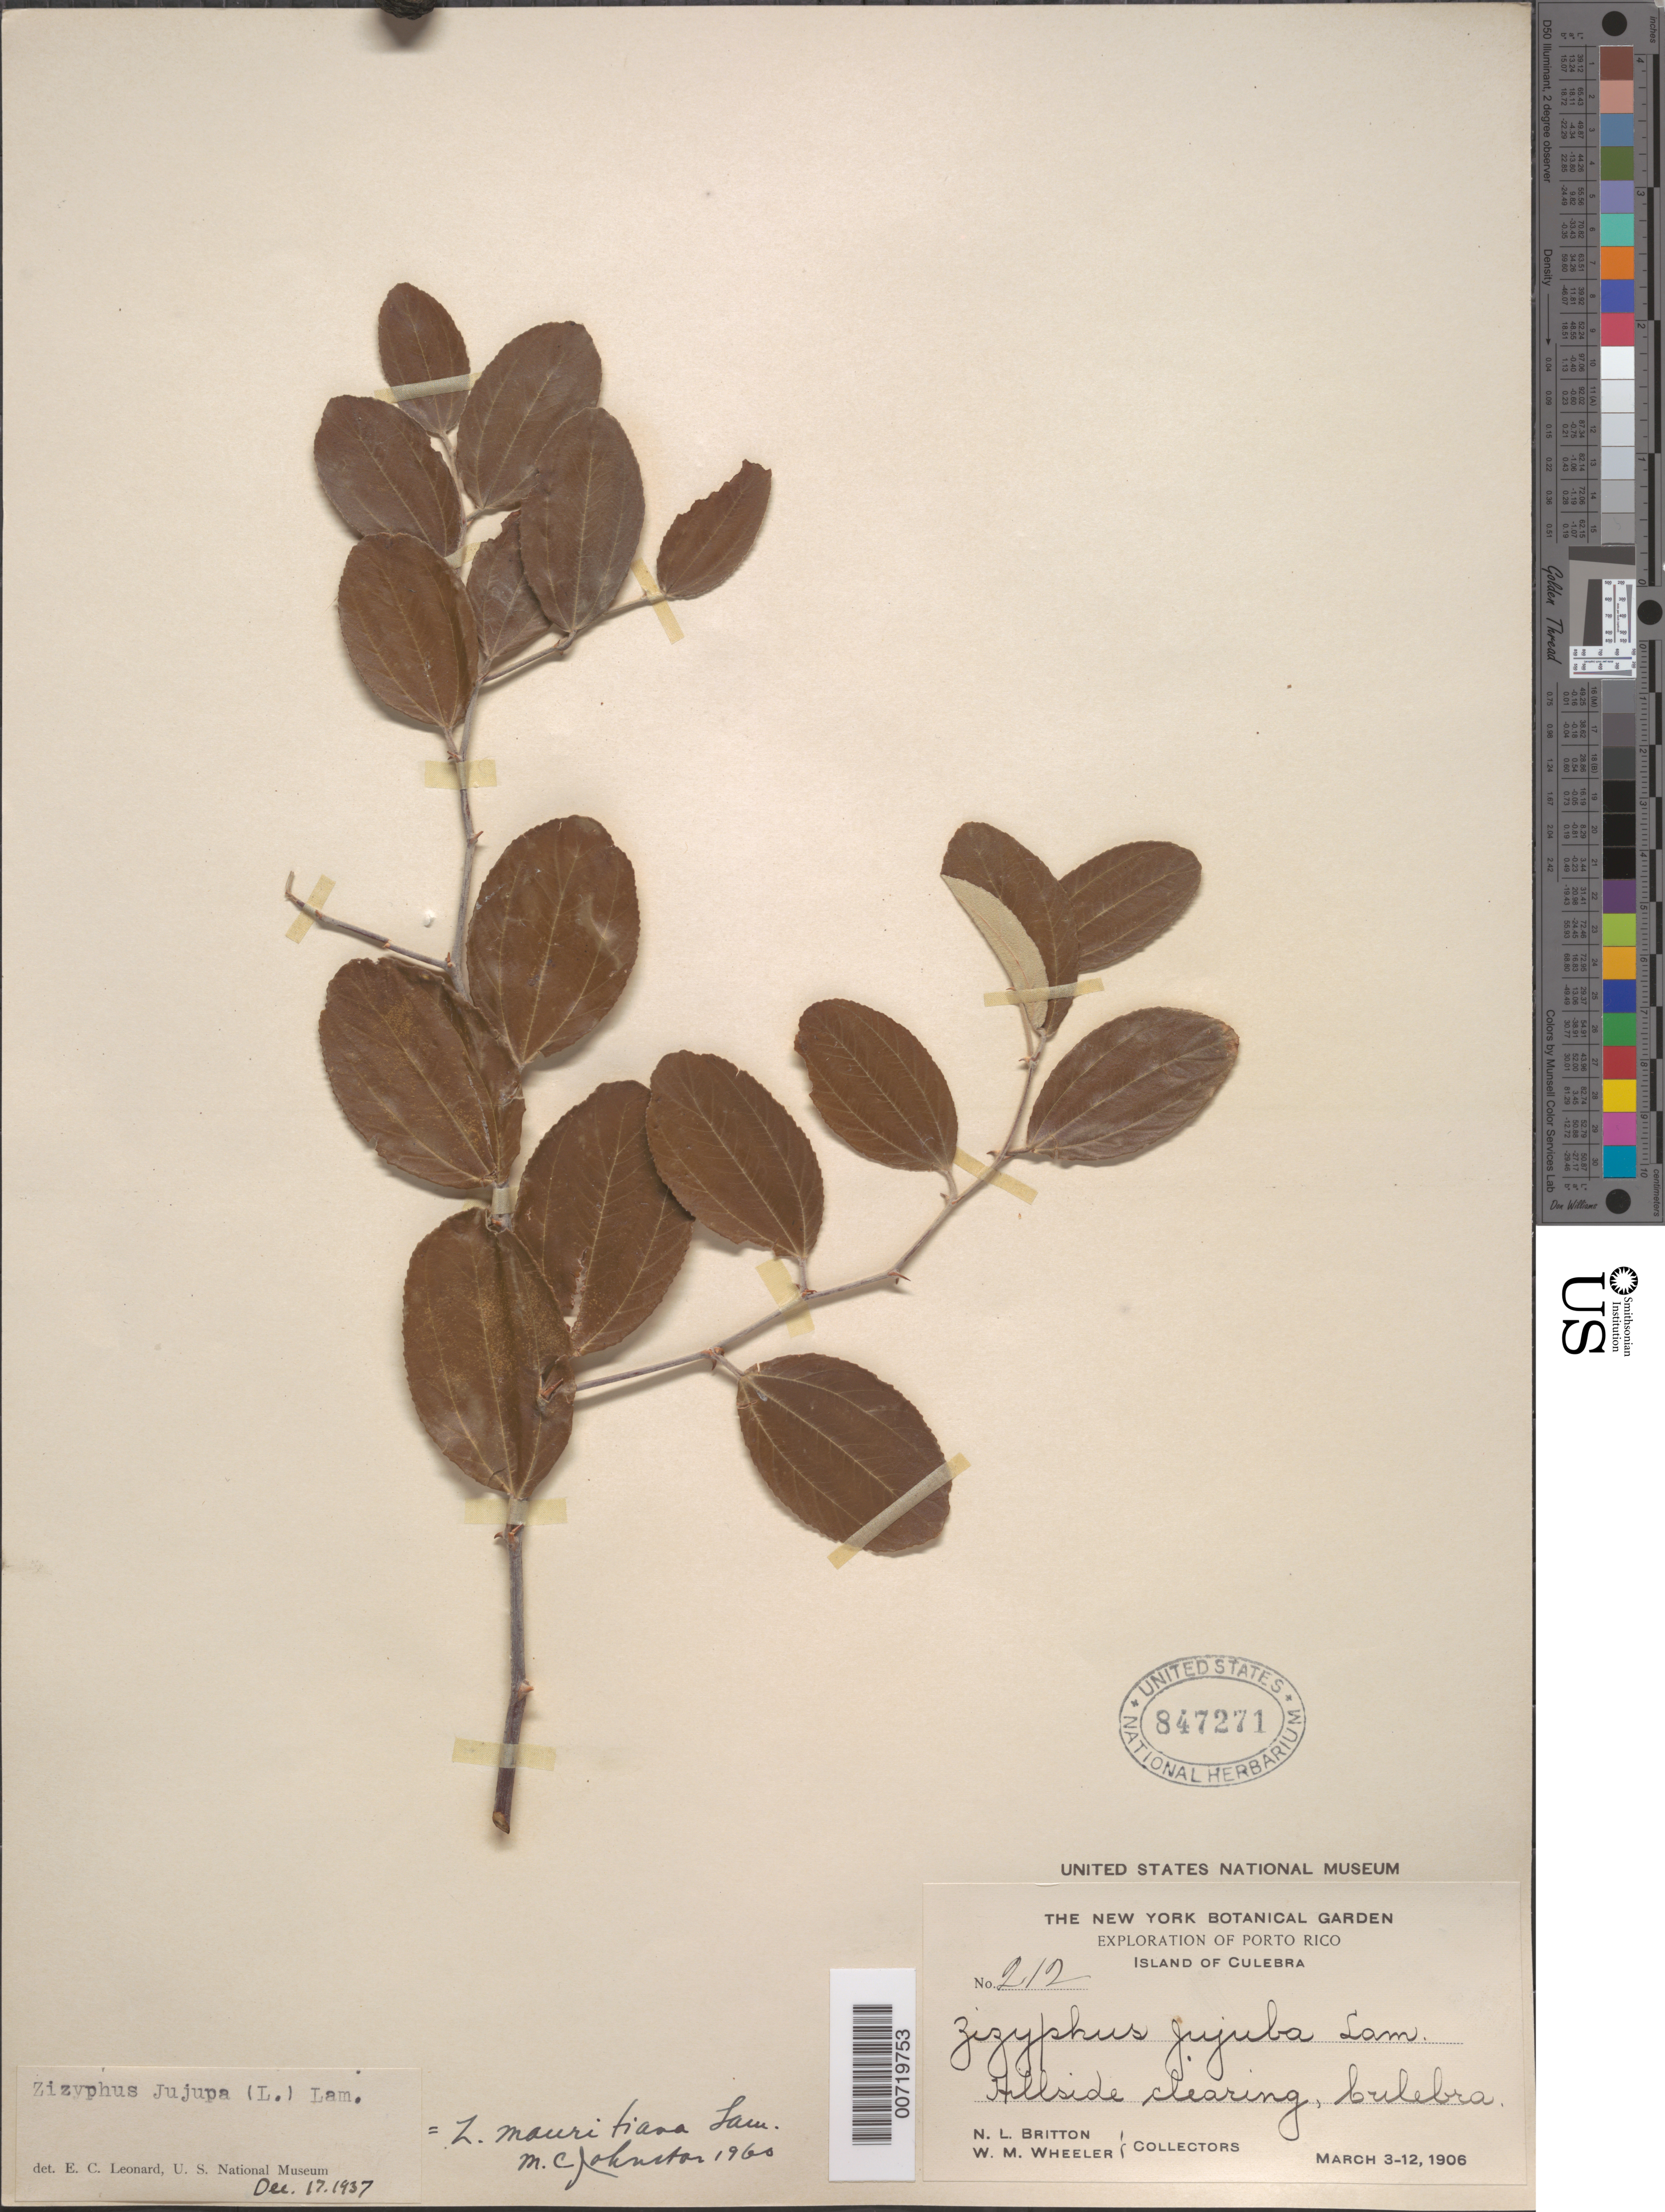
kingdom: Plantae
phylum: Tracheophyta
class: Magnoliopsida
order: Rosales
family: Rhamnaceae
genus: Ziziphus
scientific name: Ziziphus mauritiana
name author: Lam.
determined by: Johnston, Marshall C.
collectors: N. Britton & W. Wheeler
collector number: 212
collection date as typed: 03 Mar 1906 to 12 Mar 1906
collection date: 1906-03-03/1906-03-12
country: Puerto Rico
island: Culebra I.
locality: Culebra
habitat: Hillside clearing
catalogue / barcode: US 847271